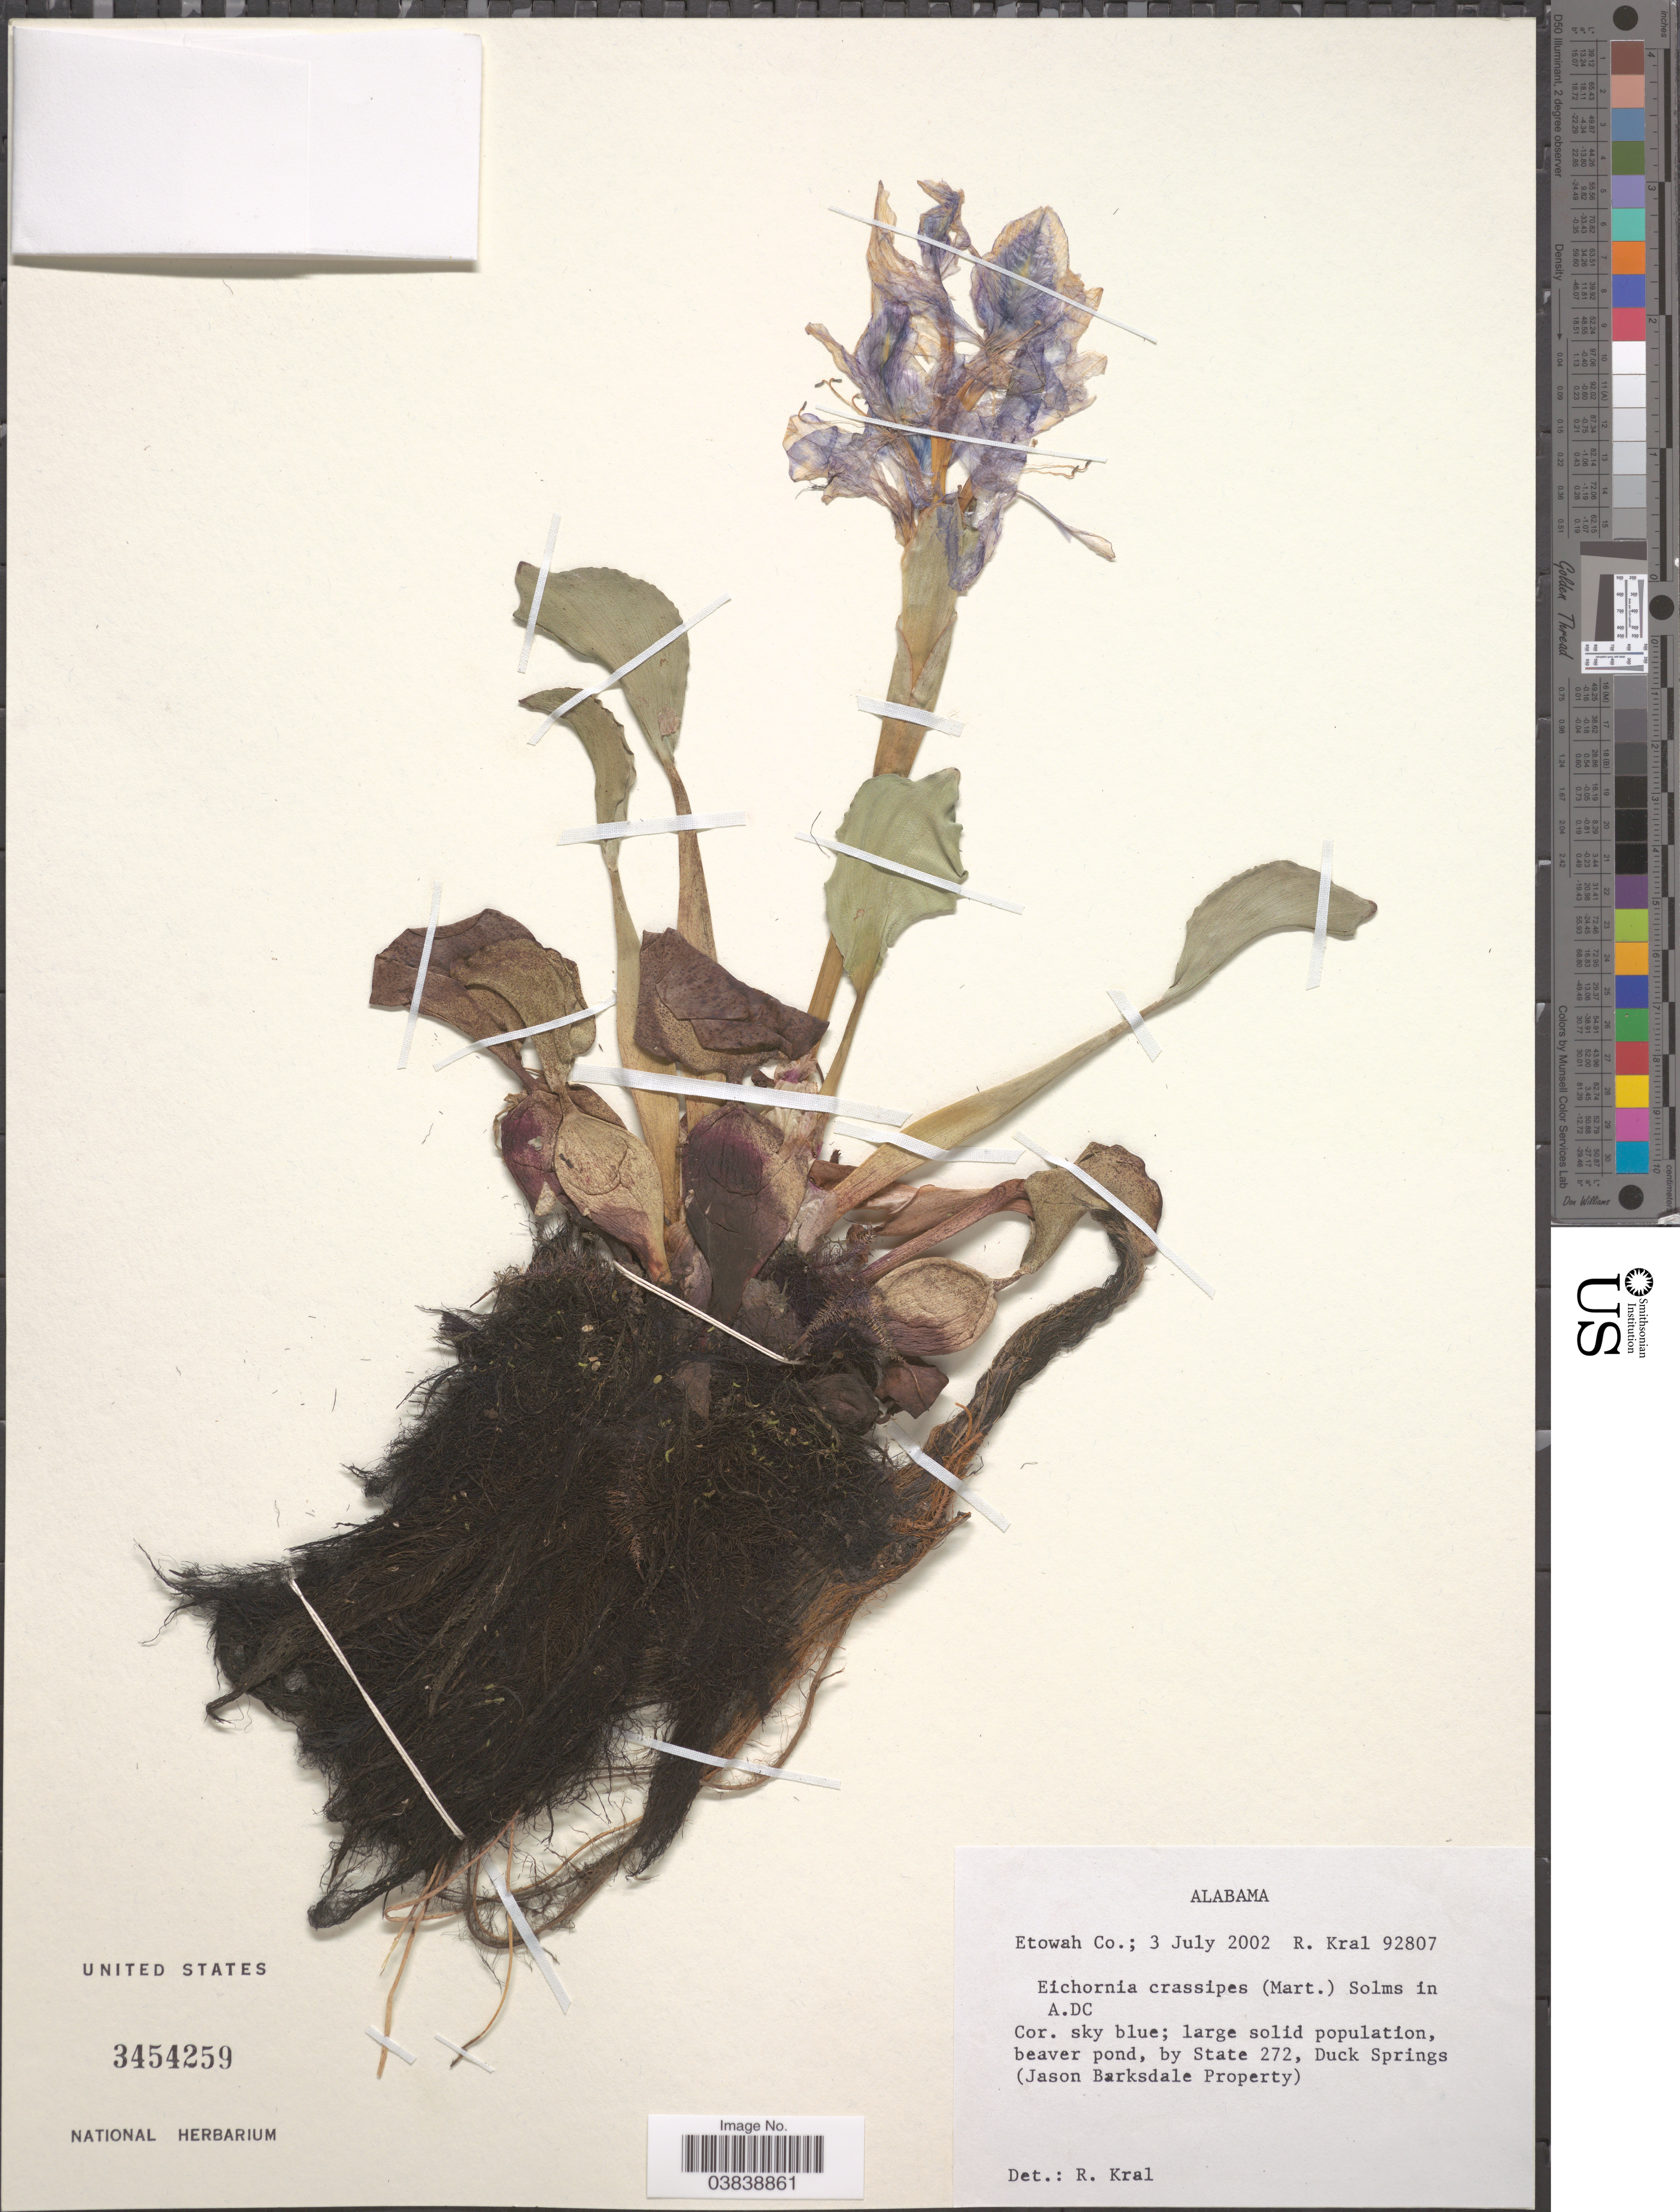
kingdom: Plantae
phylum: Tracheophyta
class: Liliopsida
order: Commelinales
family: Pontederiaceae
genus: Eichhornia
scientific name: Eichhornia crassipes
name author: (Mart.) Solms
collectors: R. Kral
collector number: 92807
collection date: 2002-07-03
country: United States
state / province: Alabama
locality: Etowah Co. By State 272, Duck Springs (Jason Barksdale Property).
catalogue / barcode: US 3454259